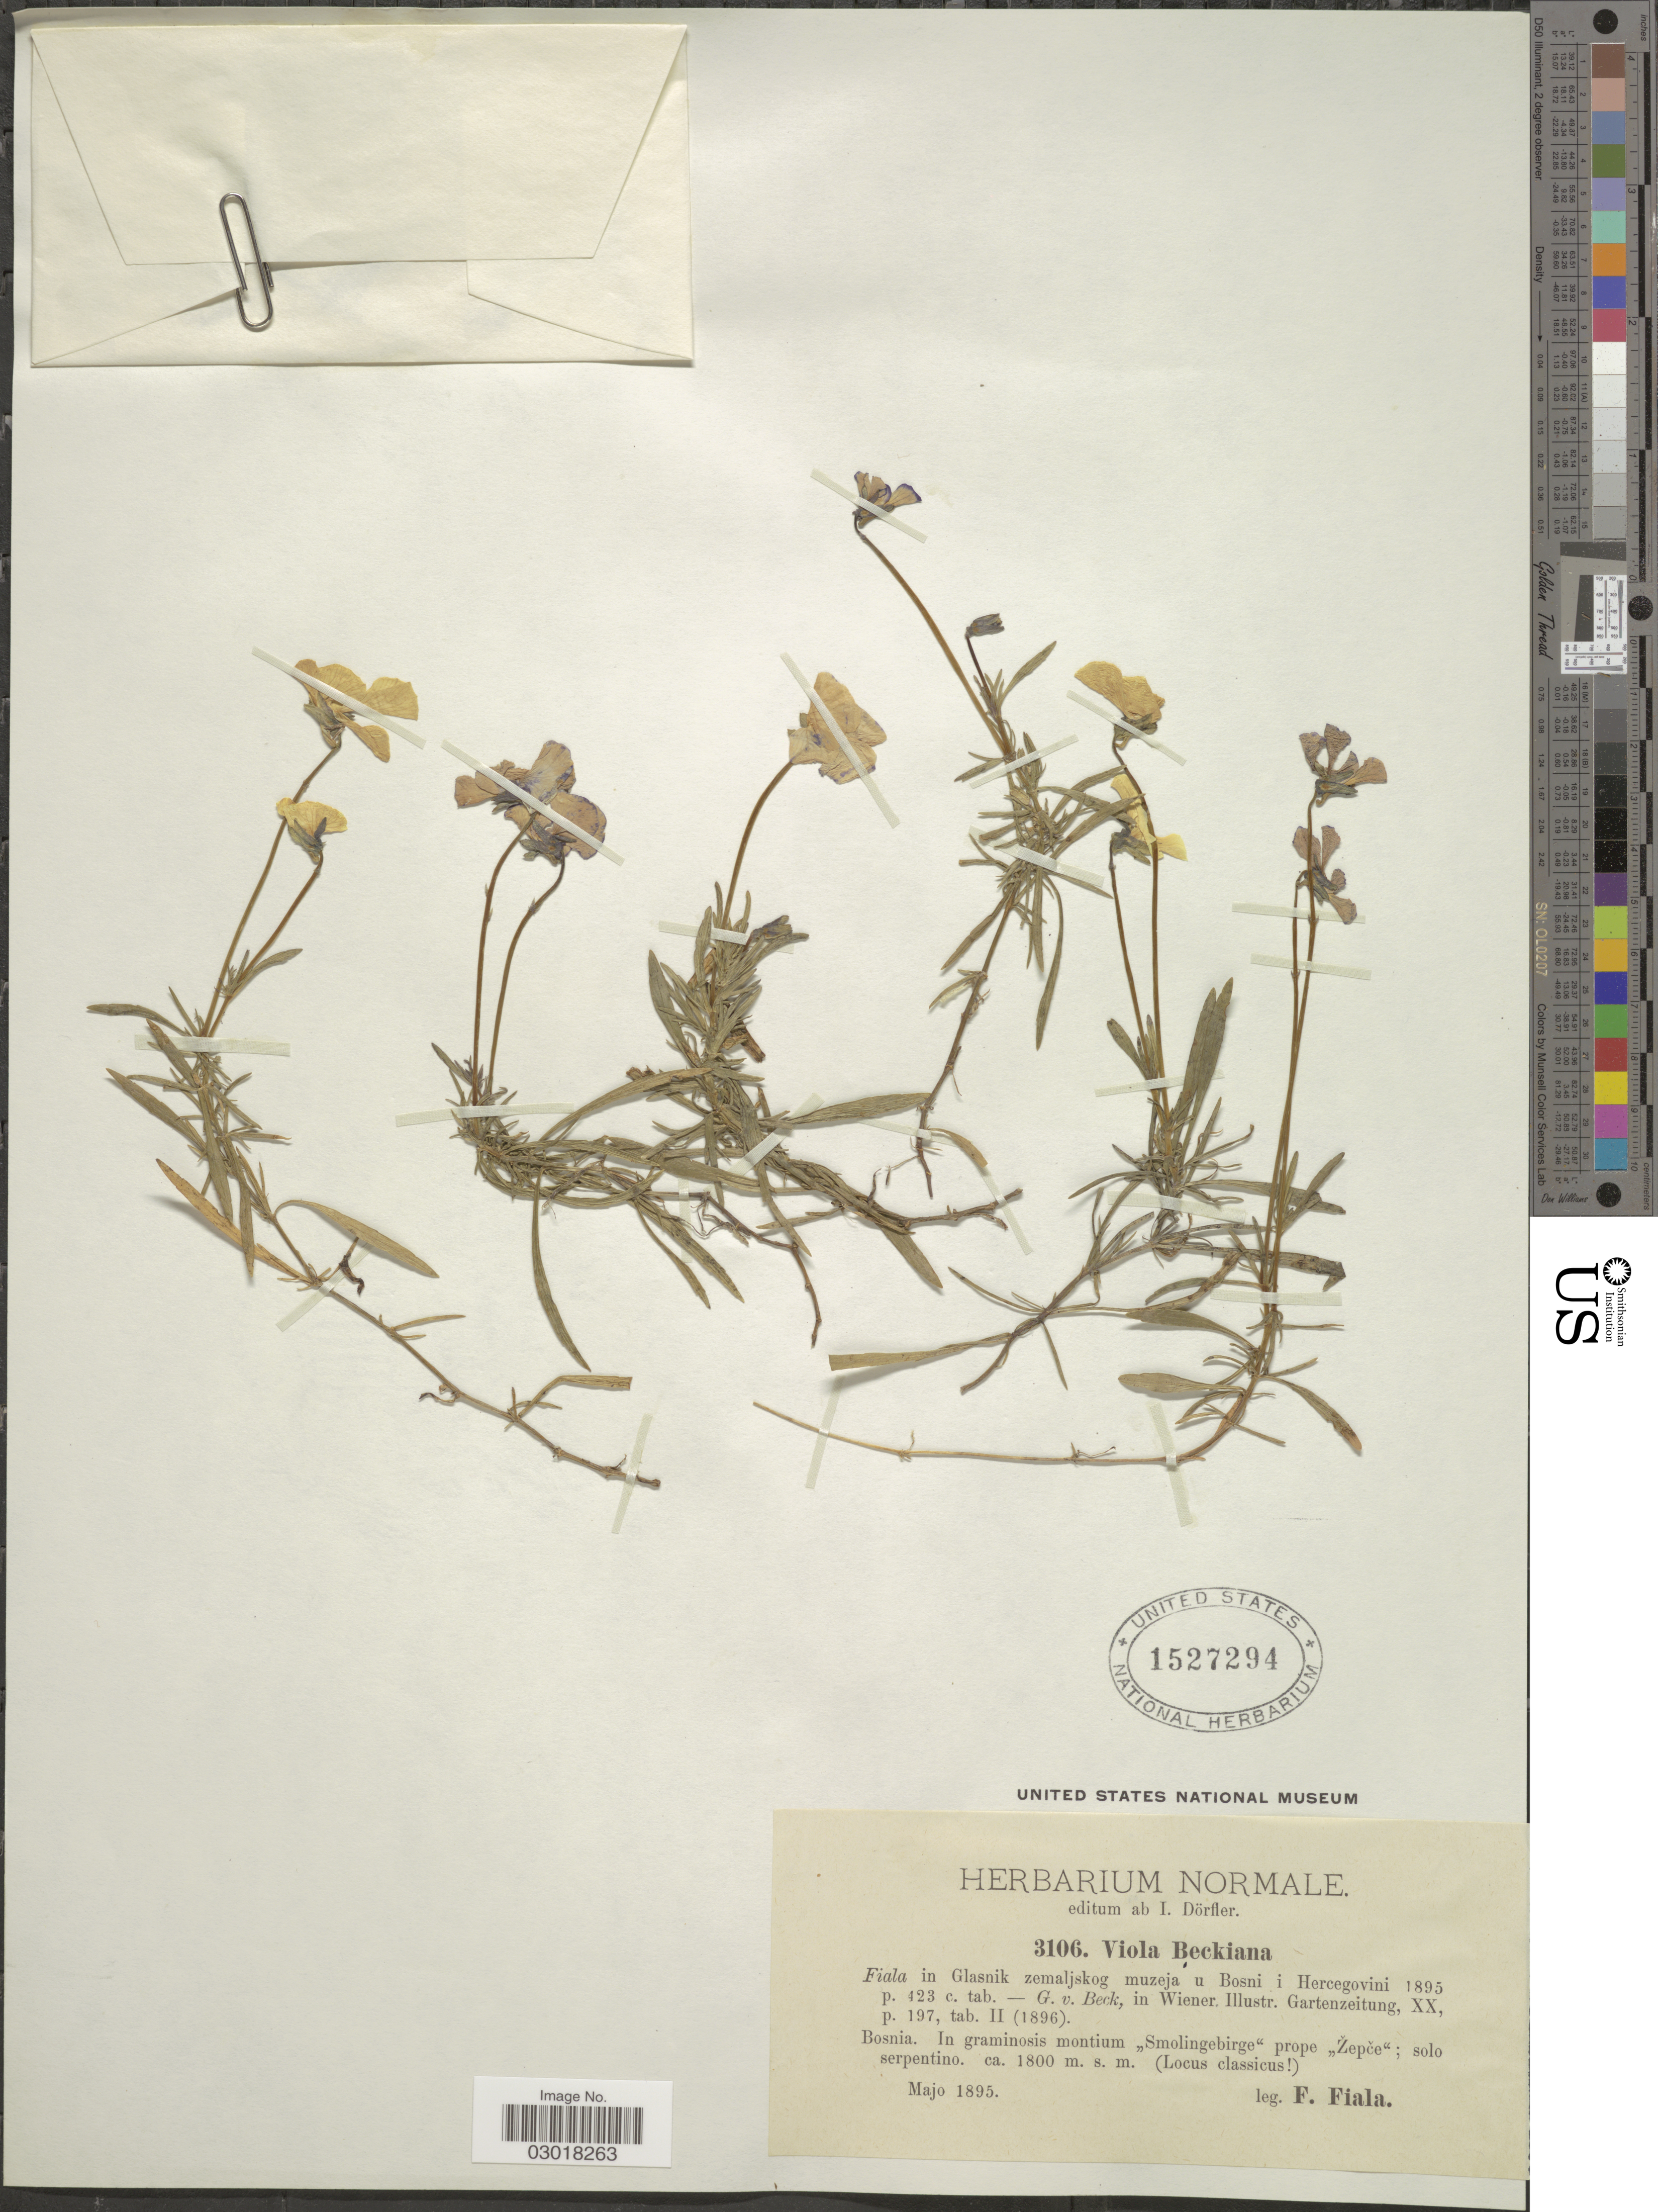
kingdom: Plantae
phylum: Tracheophyta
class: Magnoliopsida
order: Malpighiales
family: Violaceae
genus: Viola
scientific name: Viola beckiana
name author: Fiala ex Beck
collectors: F. Fiala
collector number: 3106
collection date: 1895-05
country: Bosnia and Herzegovina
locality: Bosnia. In graminosis montium "Smolingegebirge' prope "Zepce'; solo serpentino.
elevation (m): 1800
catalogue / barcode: US 1527294